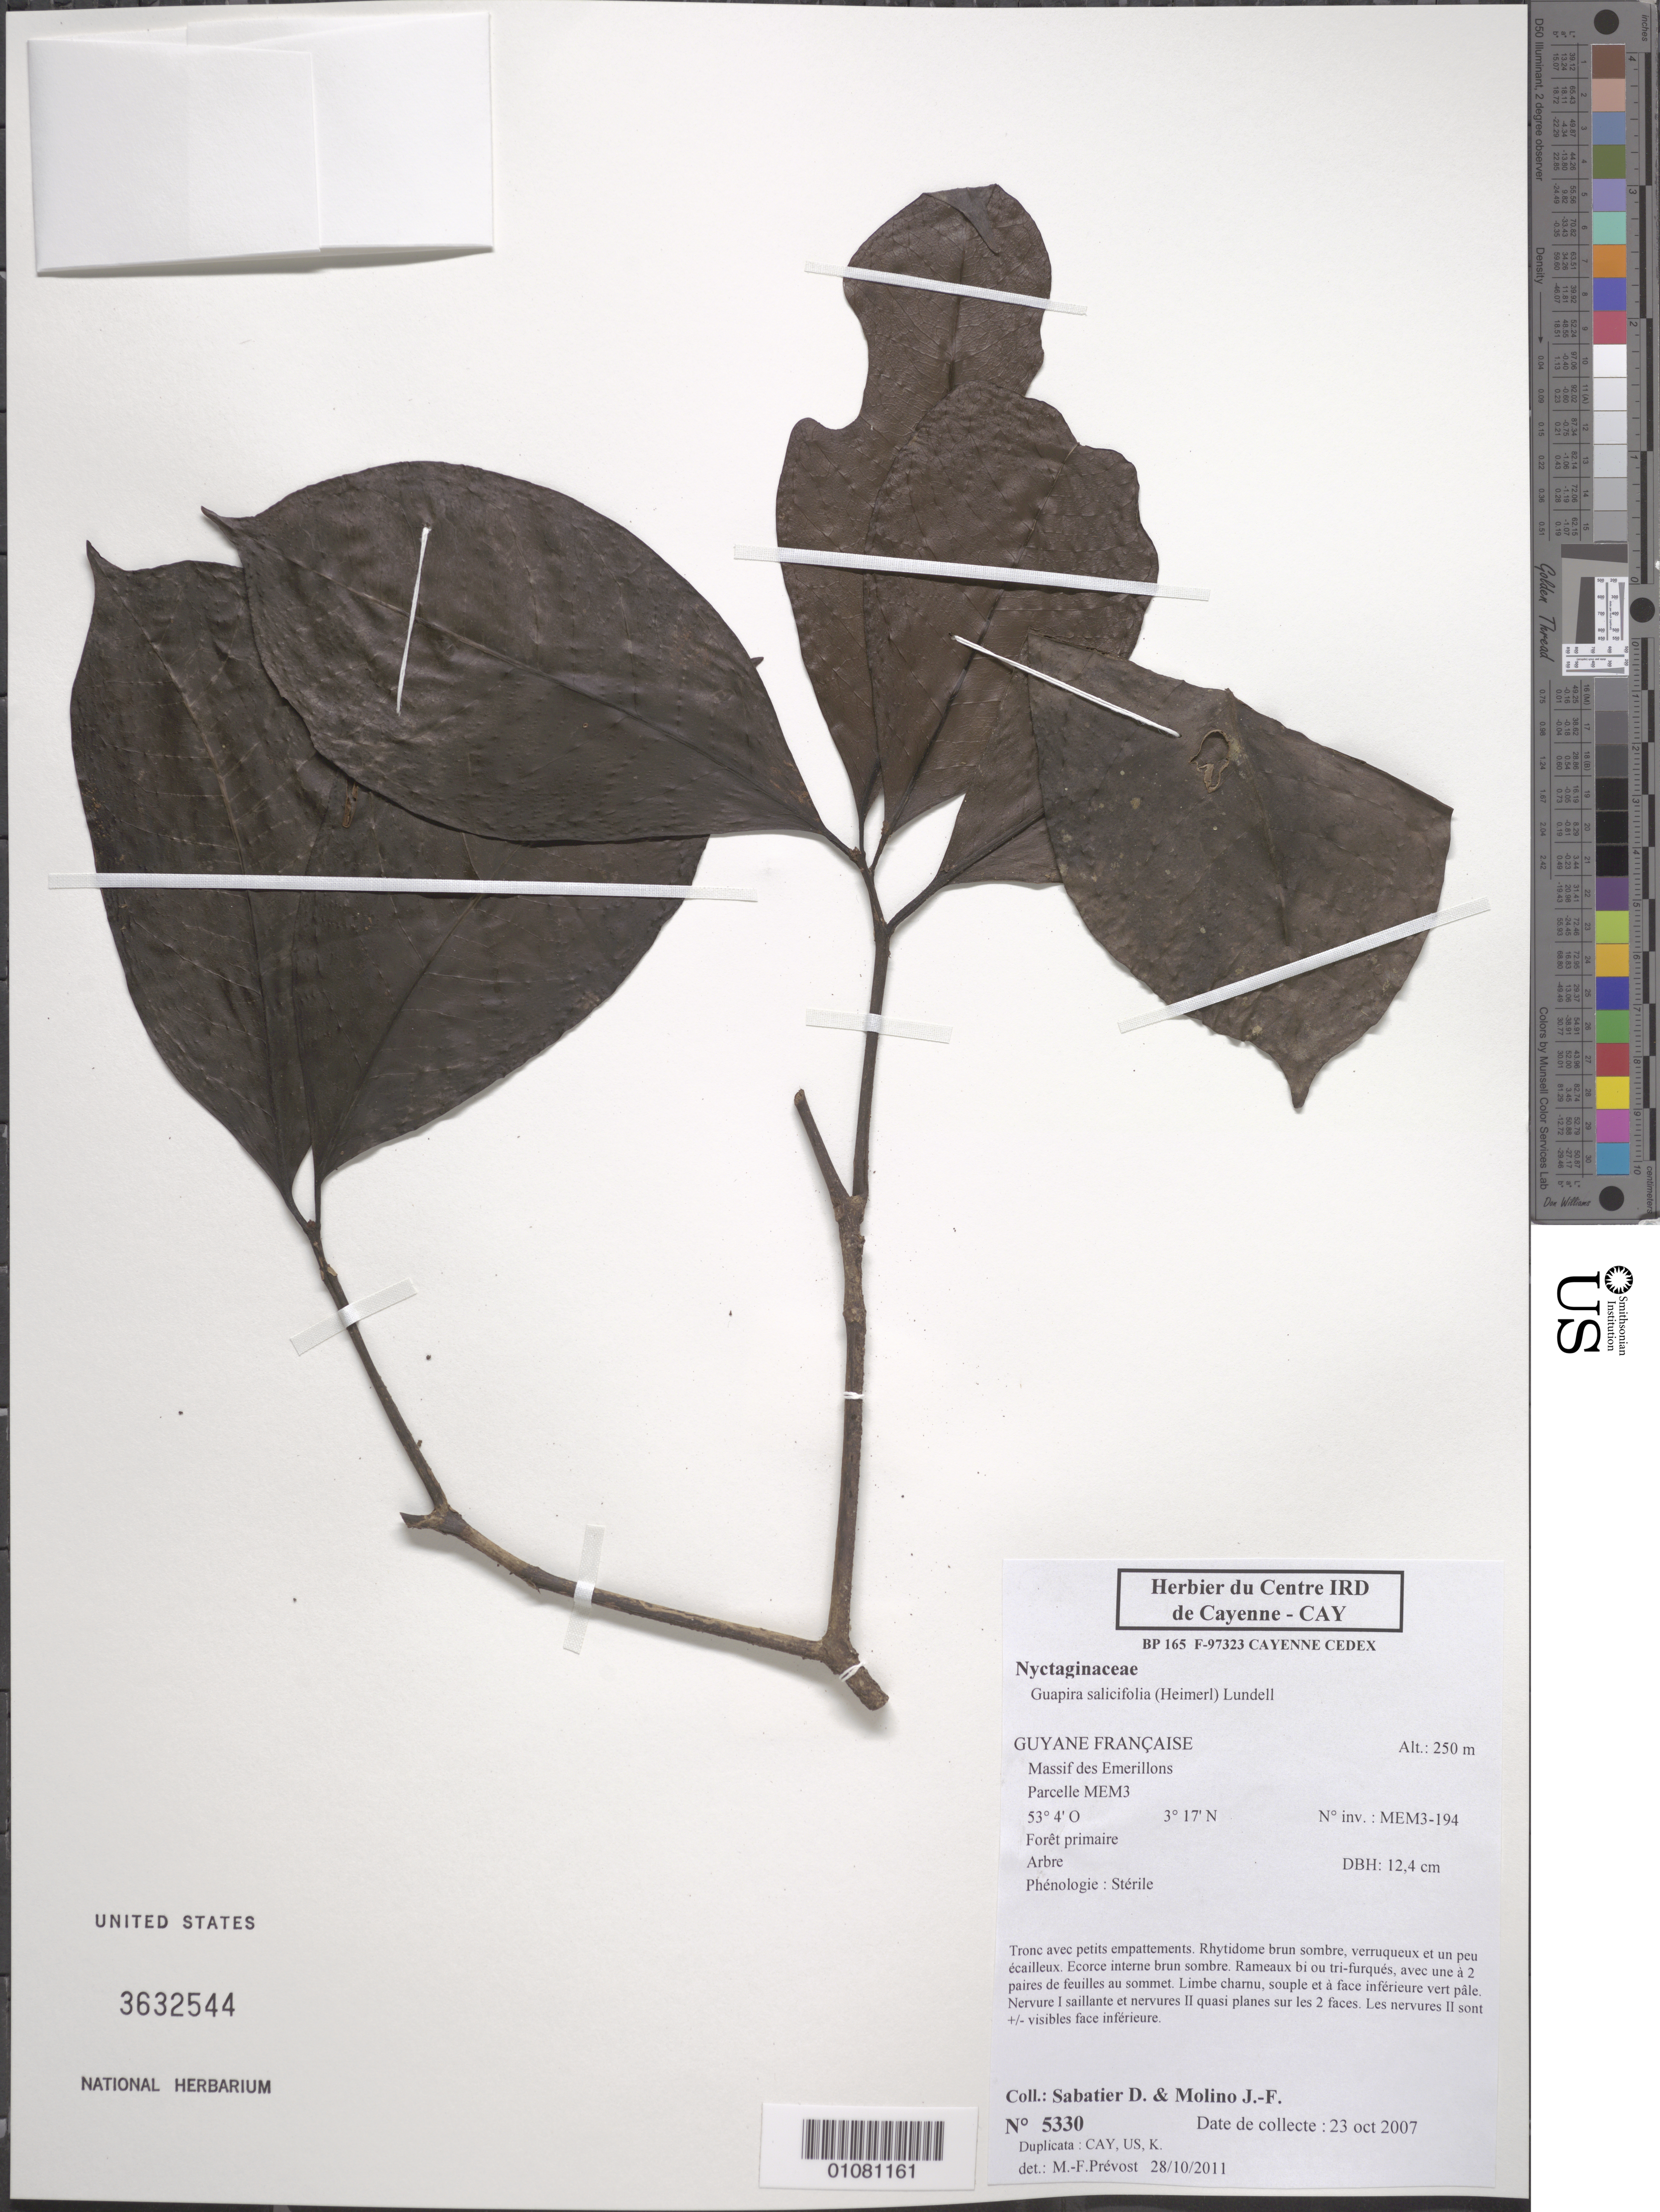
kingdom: Plantae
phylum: Tracheophyta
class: Magnoliopsida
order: Caryophyllales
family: Nyctaginaceae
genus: Guapira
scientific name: Guapira salicifolia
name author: (Heimerl) Lundell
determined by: Prévost, M.-F.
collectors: D. Sabatier & J. Molino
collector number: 5330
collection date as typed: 23-Oct-07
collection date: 2007-10-23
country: French Guiana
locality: Massif des Emerillons, Parcelle MEM3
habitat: Foret primaire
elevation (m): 250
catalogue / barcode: US 3632544